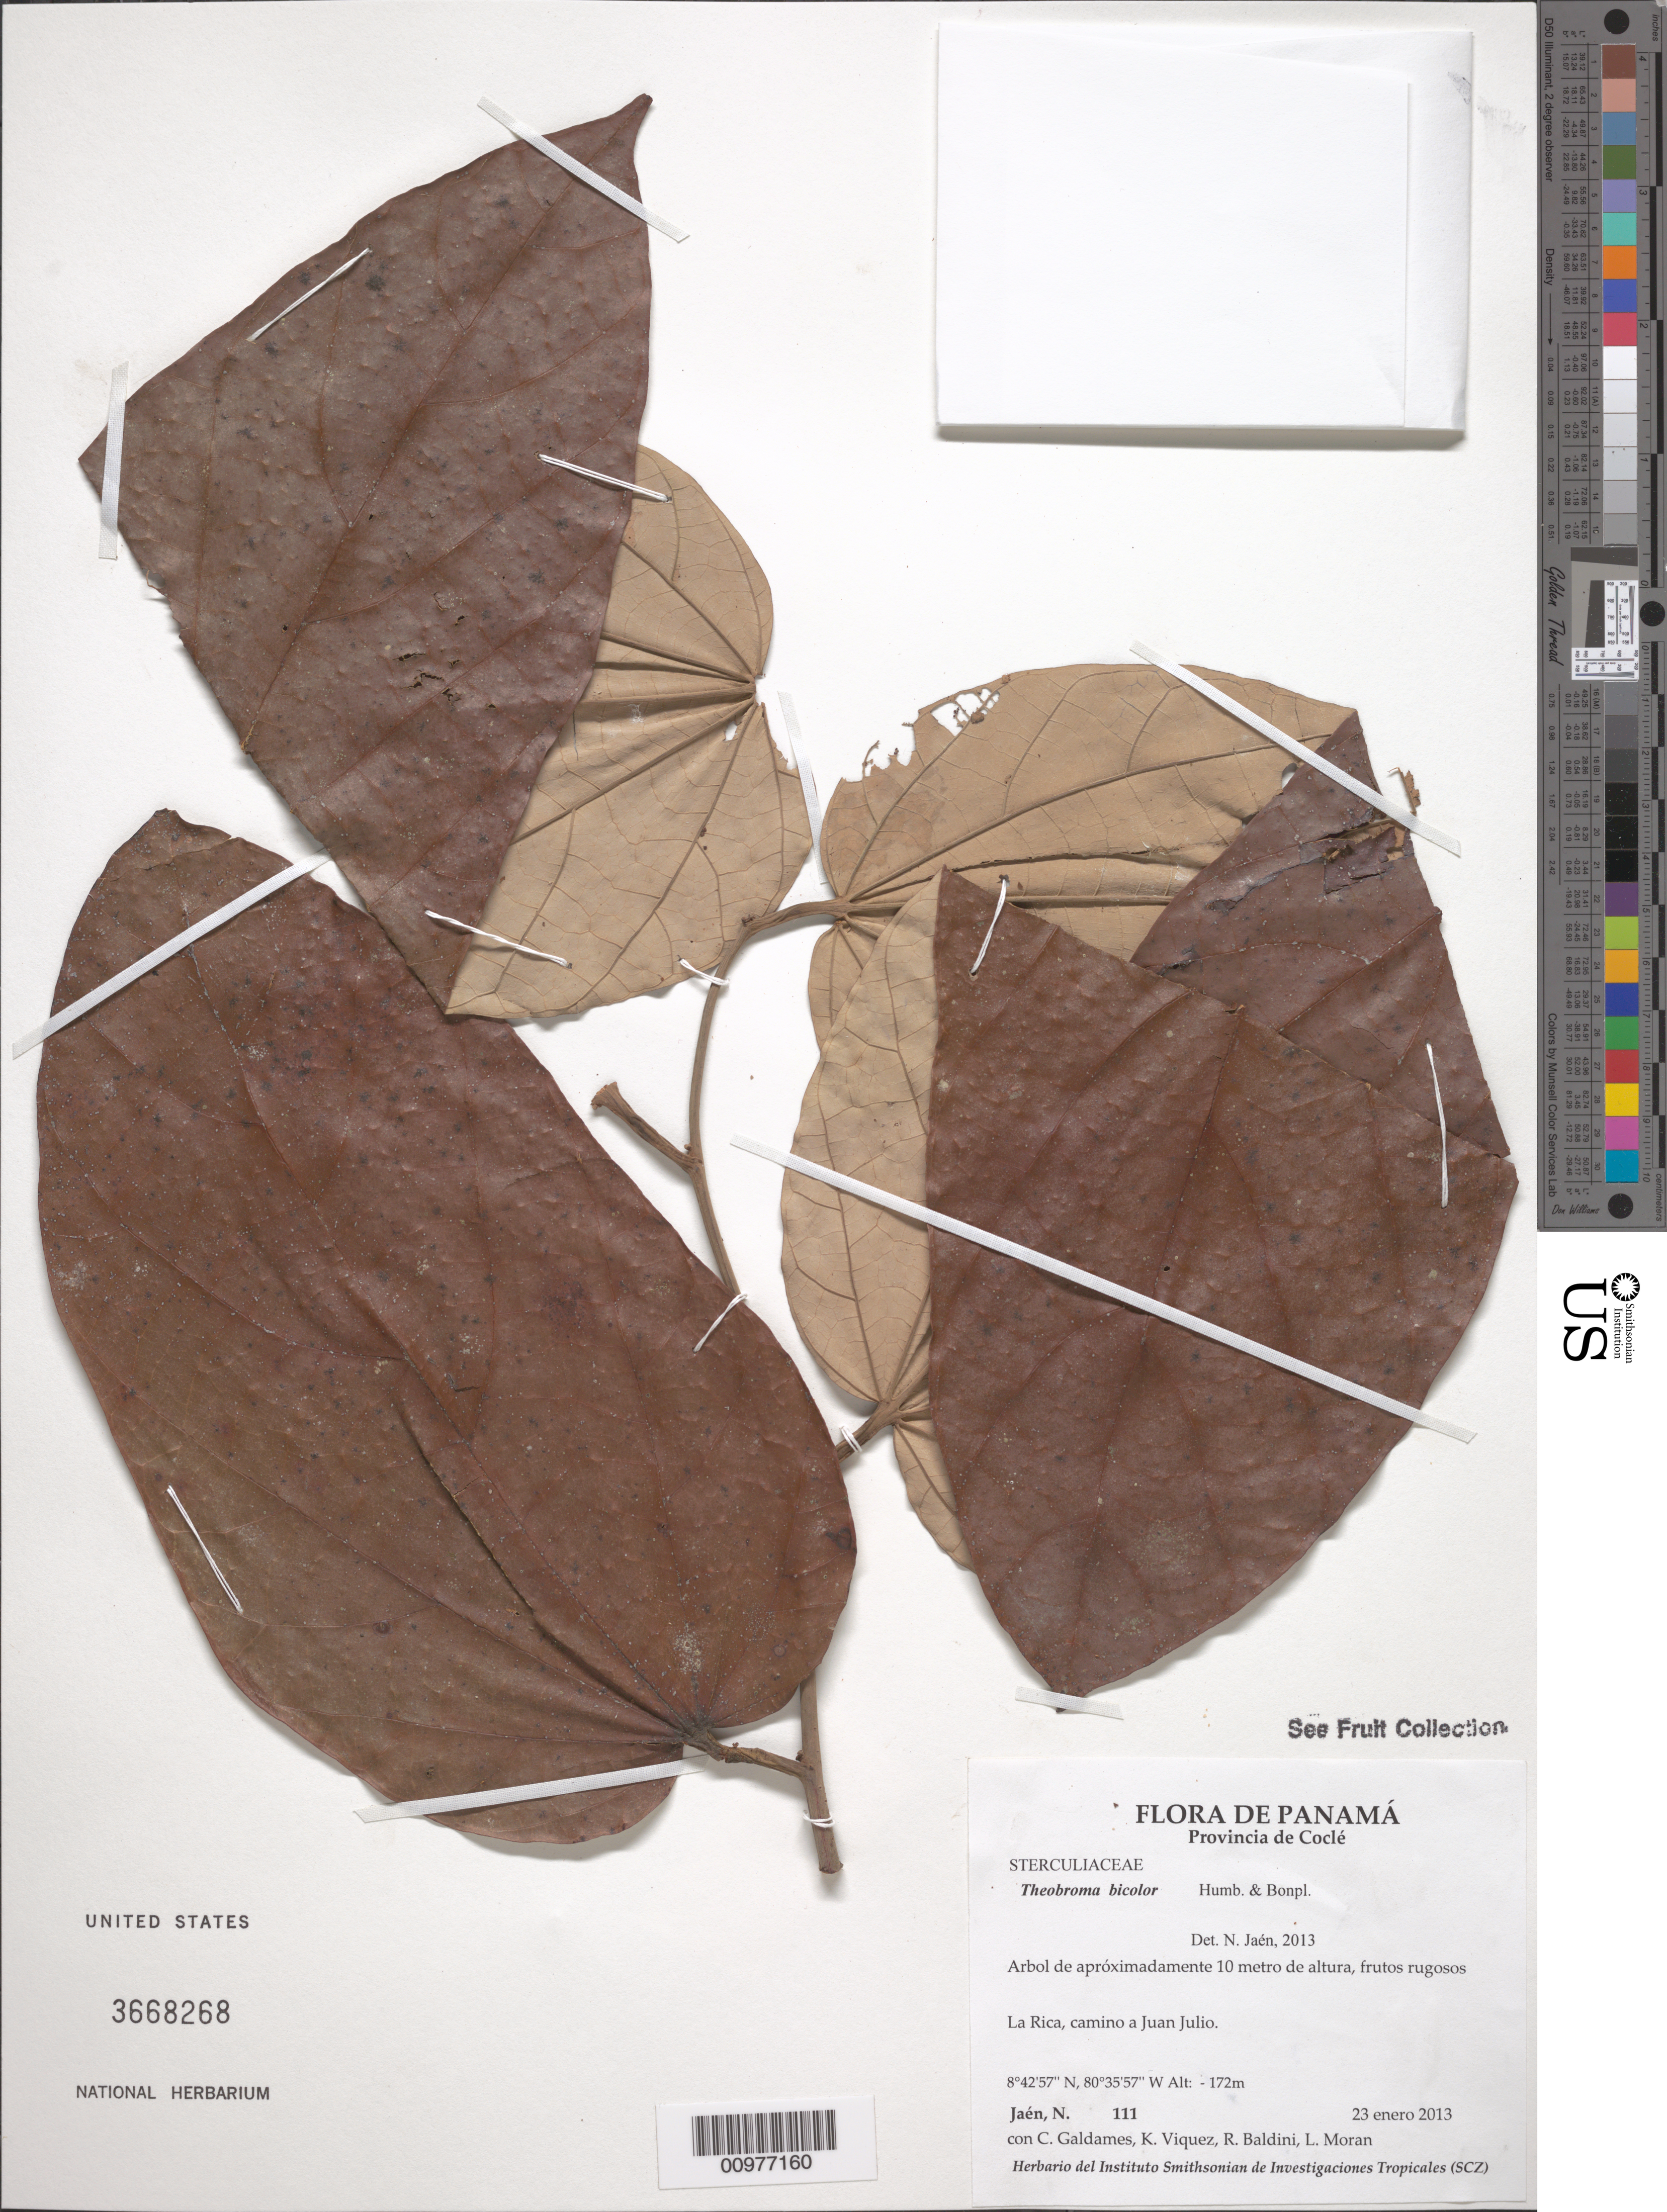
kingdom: Plantae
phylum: Tracheophyta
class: Magnoliopsida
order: Malvales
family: Malvaceae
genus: Theobroma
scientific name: Theobroma bicolor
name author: Bonpl.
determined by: Dorr, L. J., (BOT), Smithsonian Institution - National Museum of Natural History (UNITED STATES)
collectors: N. Jaén, C. Galdames, K. Viquez, R. Baldini & L. Moran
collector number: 111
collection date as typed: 23 enero 2013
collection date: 2013-01-23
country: Panama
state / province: Coclé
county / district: Antón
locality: La RIca, camino a Juan Julio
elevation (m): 172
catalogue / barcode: US 3668268